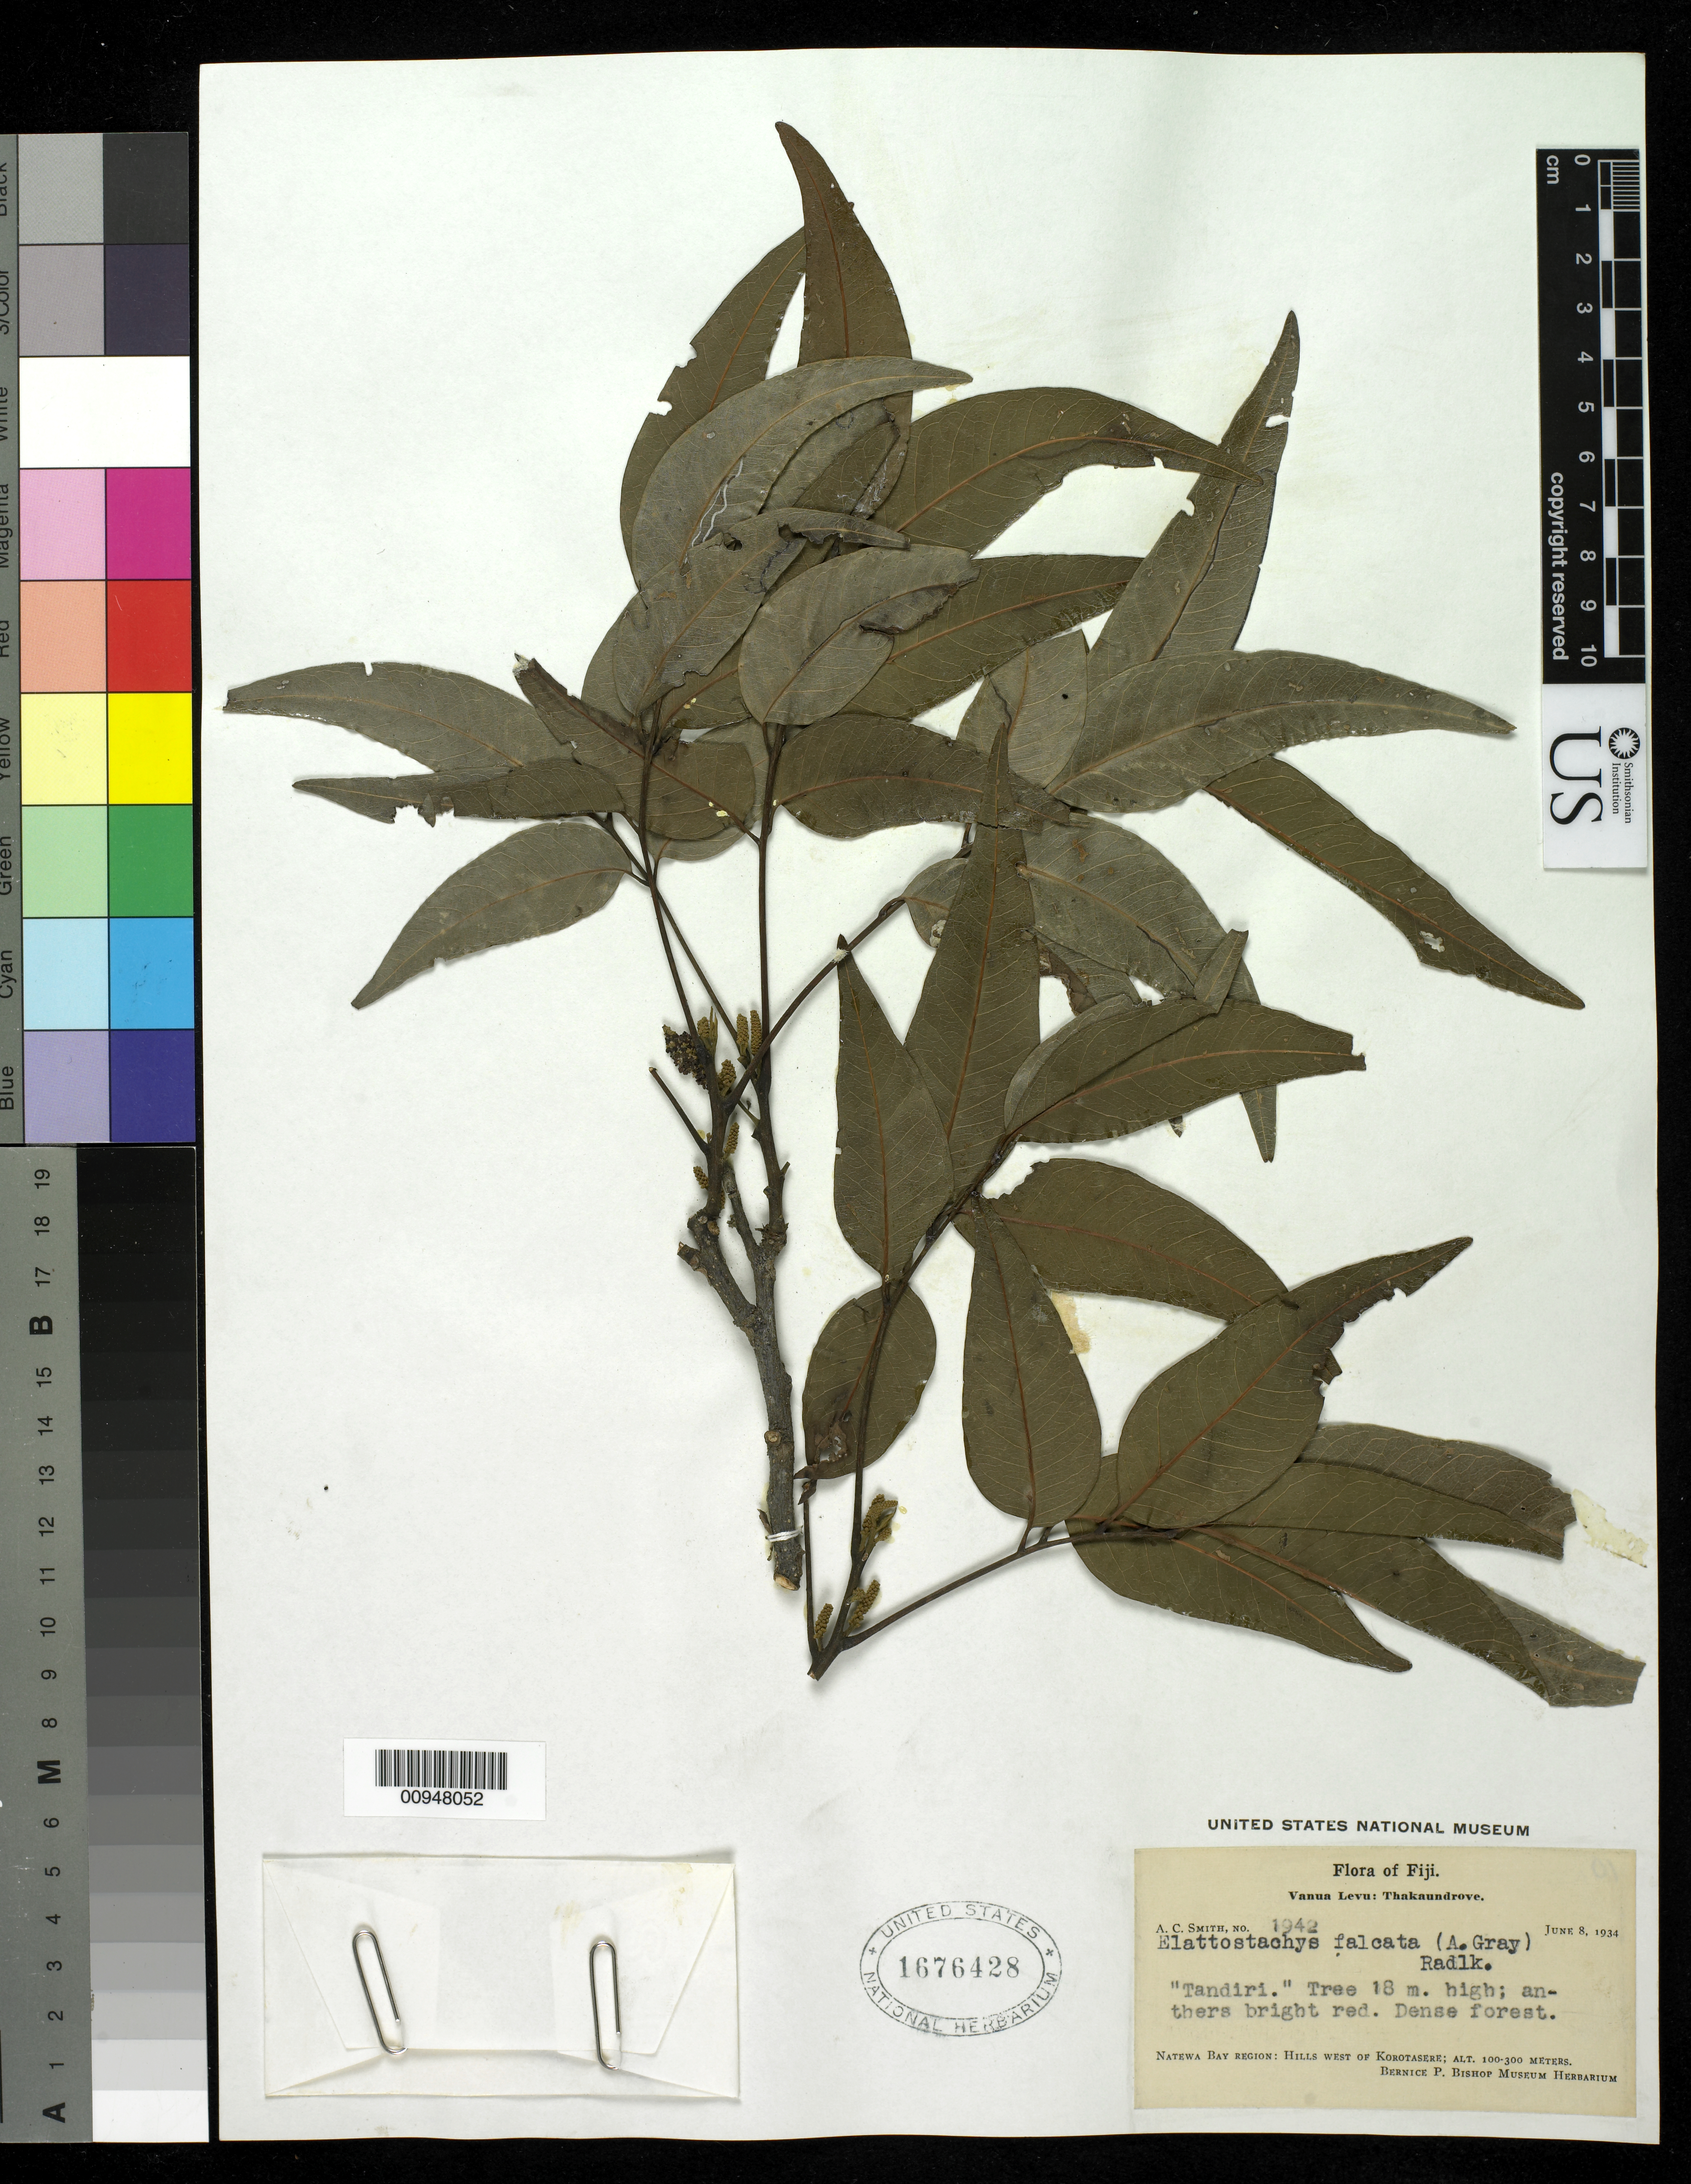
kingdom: Plantae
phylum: Tracheophyta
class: Magnoliopsida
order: Sapindales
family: Sapindaceae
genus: Elattostachys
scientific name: Elattostachys falcata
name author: (A. Gray) Radlk.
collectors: C. A. Smith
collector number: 1942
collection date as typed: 08 Jun 1934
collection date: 1934-06-08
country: Fiji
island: Vanua Levu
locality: Natewa Bay Region: Hills West of Korotasere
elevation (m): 100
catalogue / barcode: US 1676428